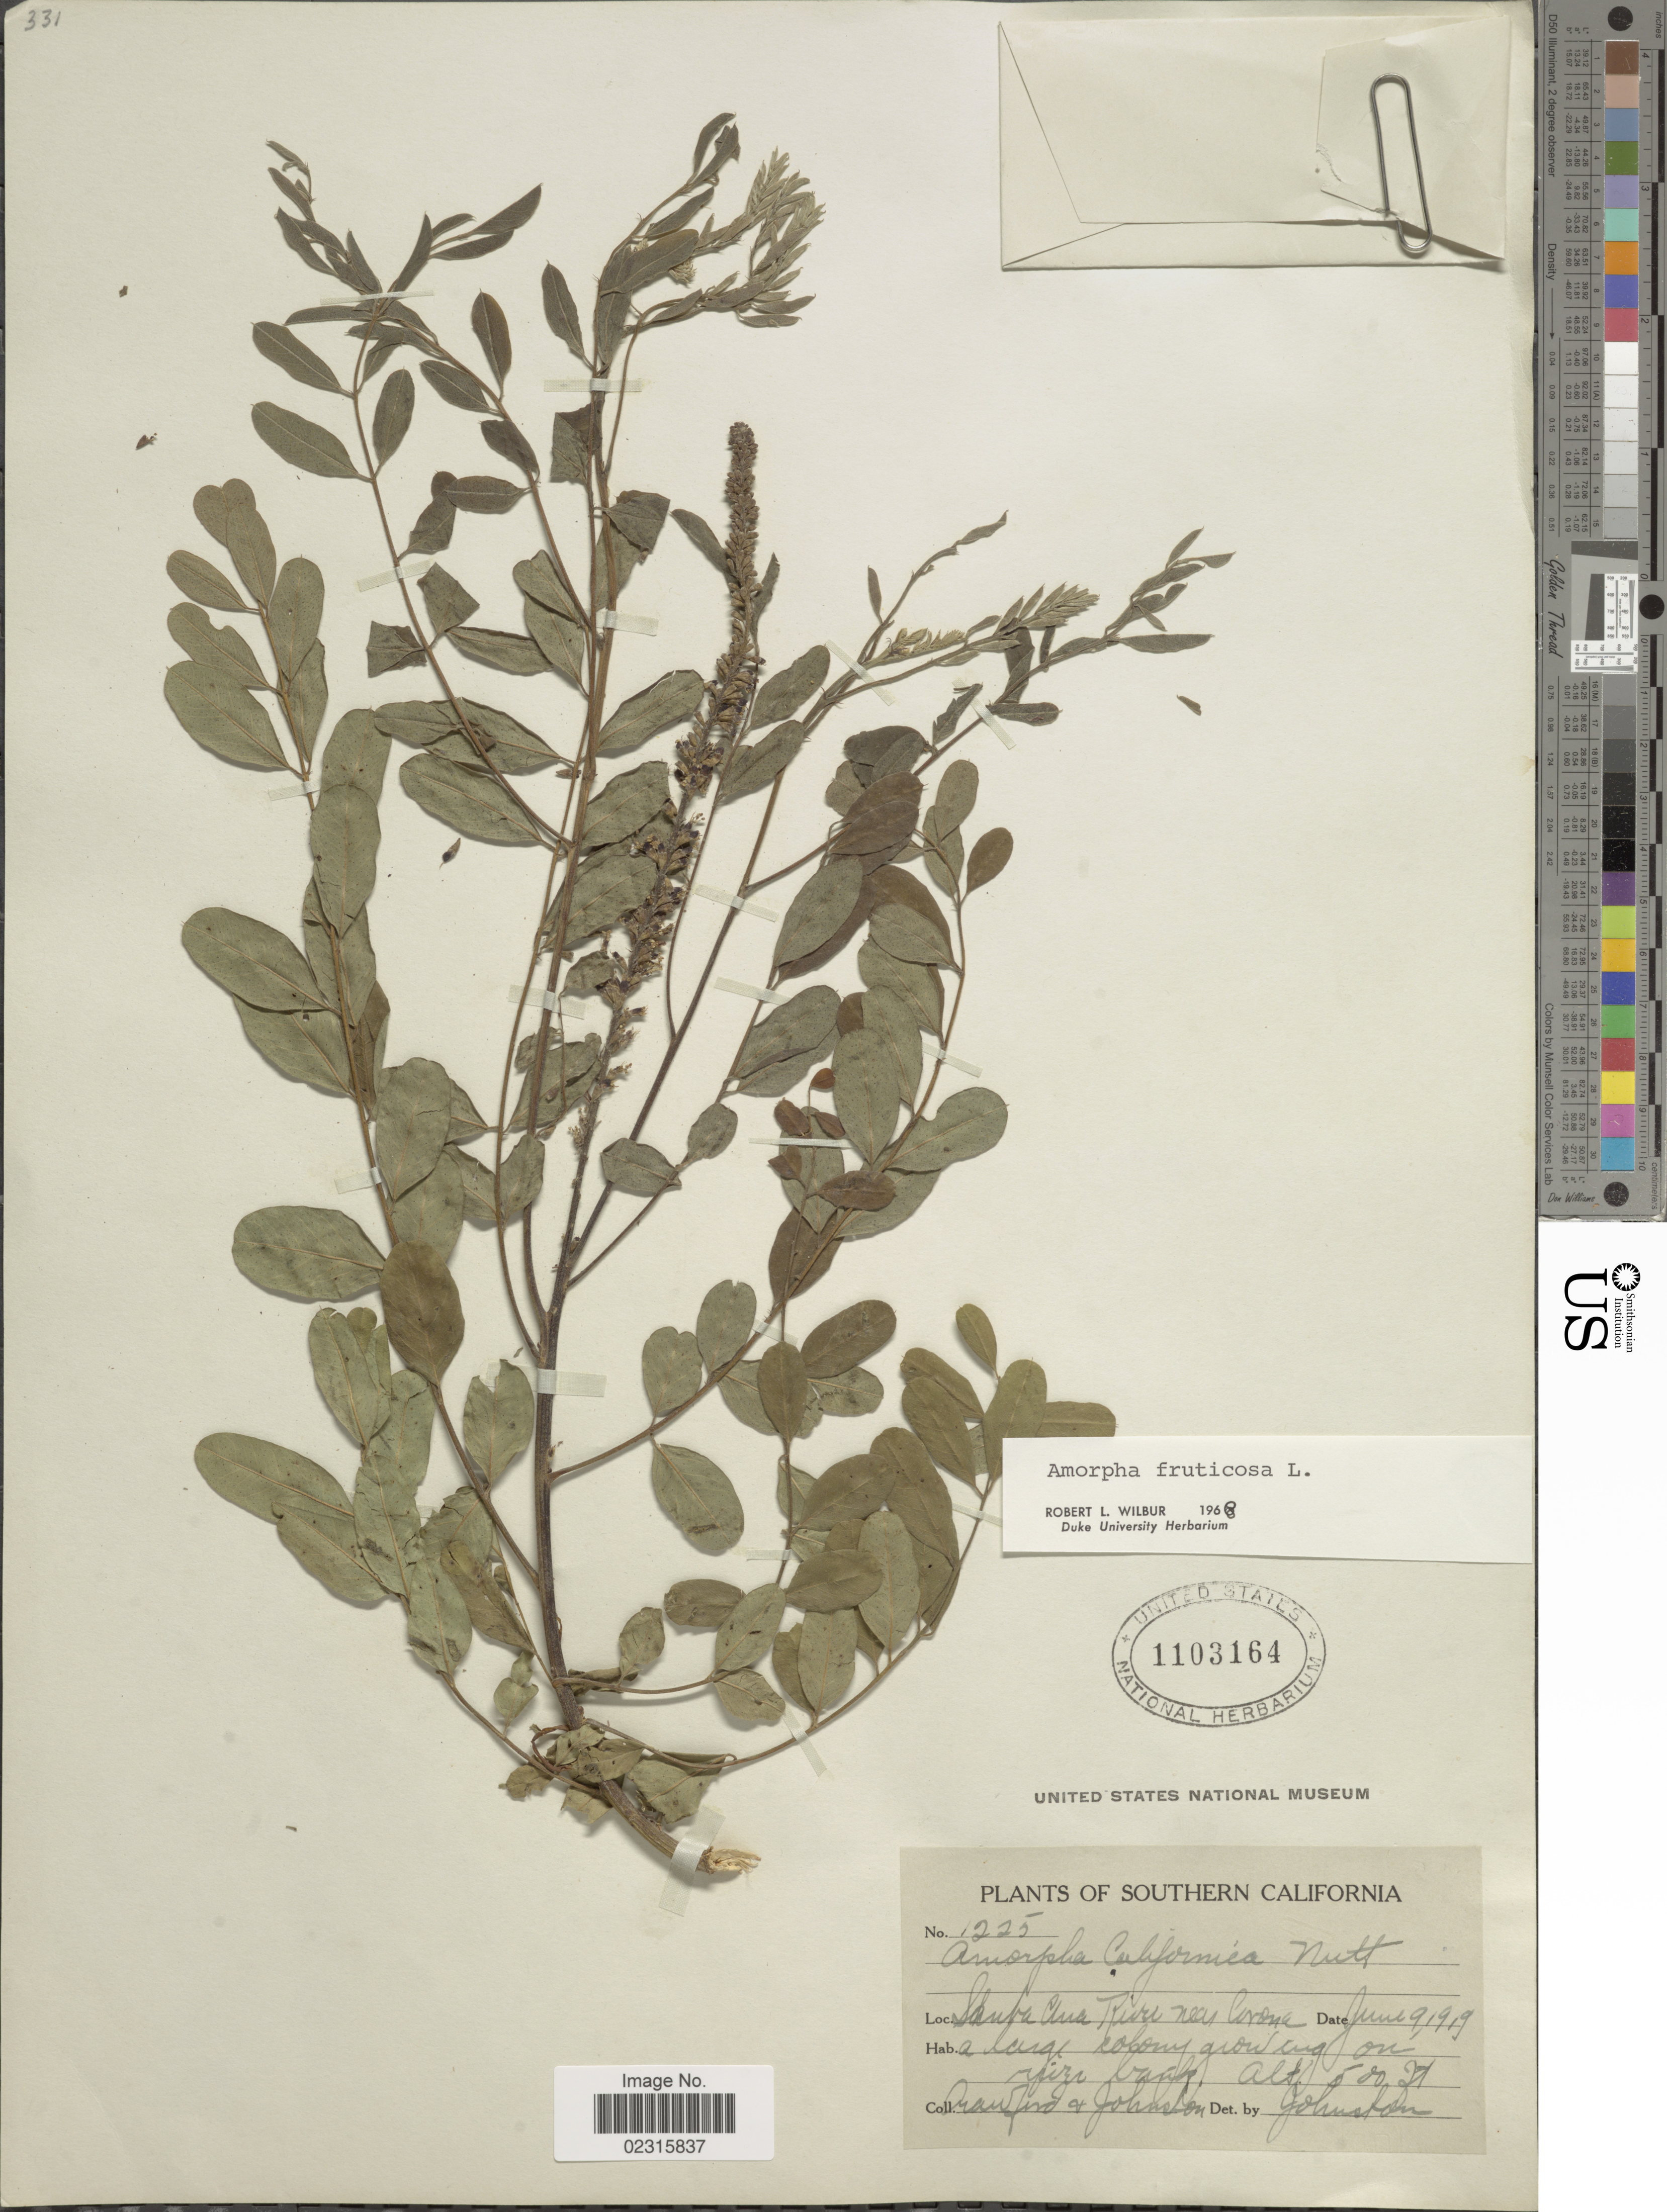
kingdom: Plantae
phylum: Tracheophyta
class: Magnoliopsida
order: Fabales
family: Fabaceae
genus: Amorpha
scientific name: Amorpha fruticosa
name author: L.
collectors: Crawford & Johnston, --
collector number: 1225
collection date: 1919-06-09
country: United States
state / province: California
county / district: Riverside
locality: Southern California, Santa Ana River near Corona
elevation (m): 152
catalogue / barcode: US 1103164